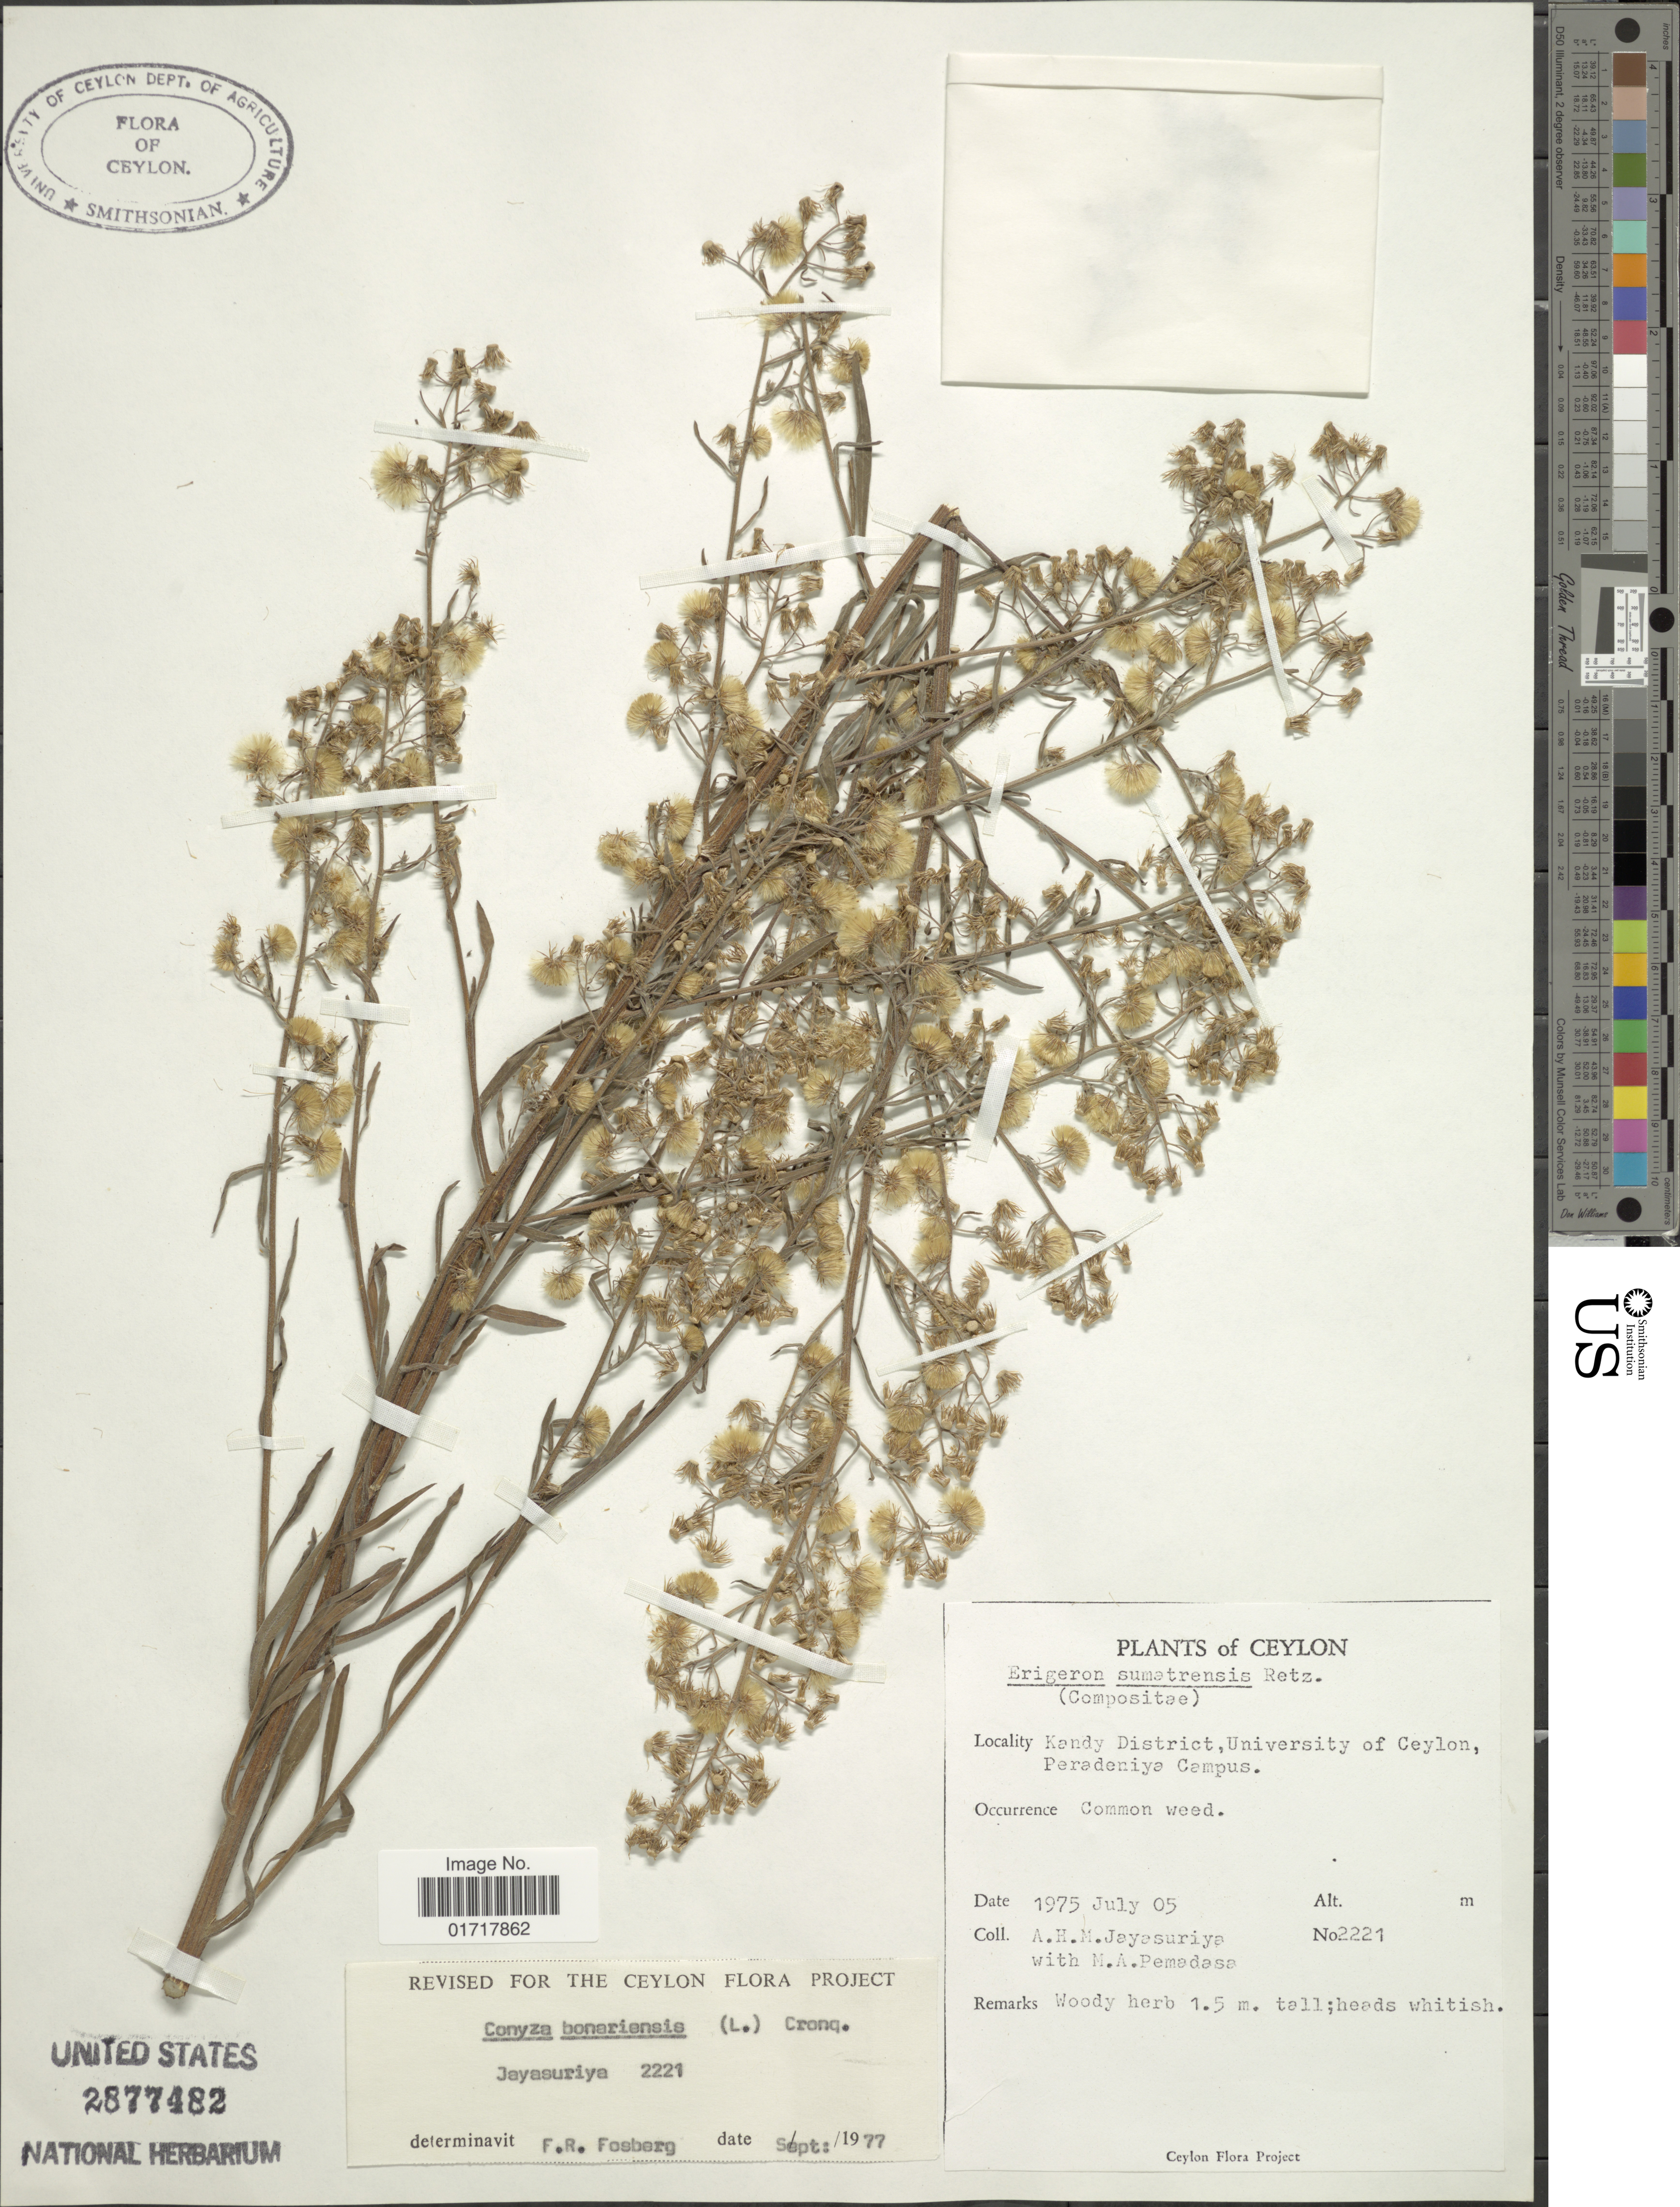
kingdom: Plantae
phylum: Tracheophyta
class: Magnoliopsida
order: Asterales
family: Asteraceae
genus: Conyza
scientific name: Conyza bonariensis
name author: (L.) Cronq.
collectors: A. H. Jayasuriya & M. Pemadasa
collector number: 2221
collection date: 1975-07-05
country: Sri Lanka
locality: Kandy District, University of Ceylon. Peradeniya Campus.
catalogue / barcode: US 2877482